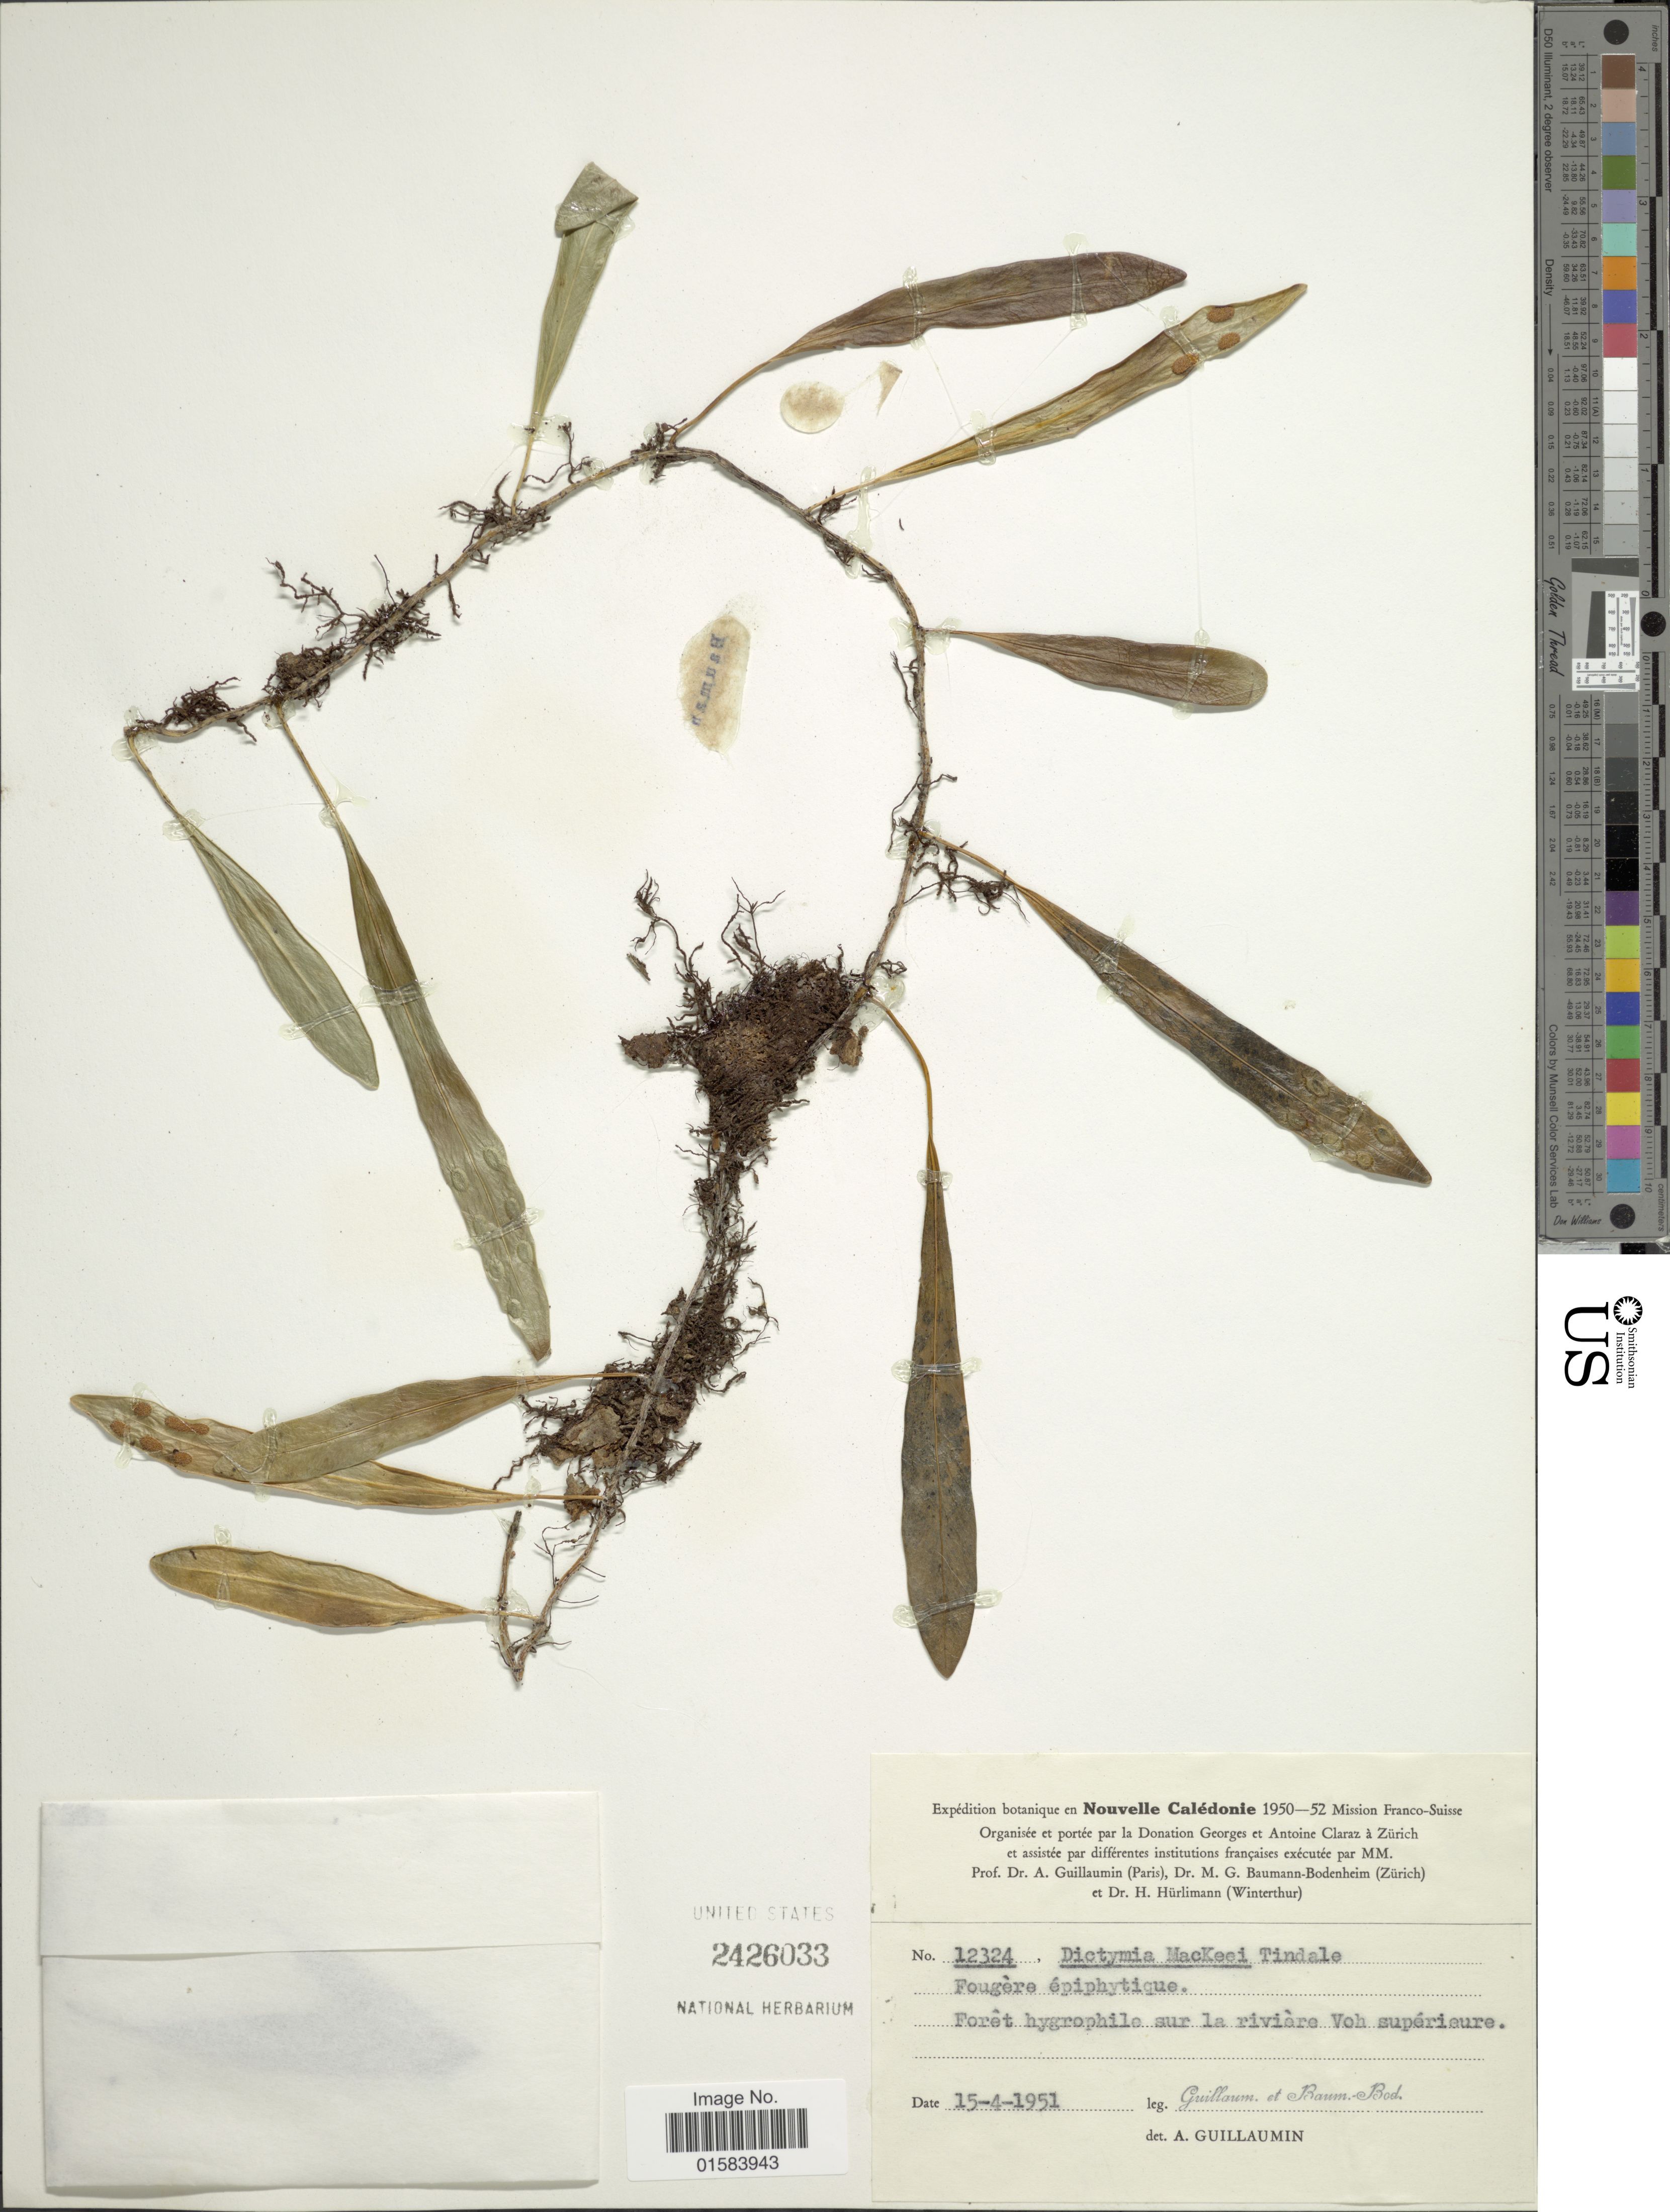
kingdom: Plantae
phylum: Tracheophyta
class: Polypodiopsida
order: Polypodiales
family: Polypodiaceae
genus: Dictymia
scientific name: Dictymia mckeei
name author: Tindale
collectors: A. Guillaumin & M. G. Baumann-Bodenheim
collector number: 12324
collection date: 1951-04-15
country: New Caledonia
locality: Forêt hygrophile sur la rivière Voh supérieure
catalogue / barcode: US 2426033